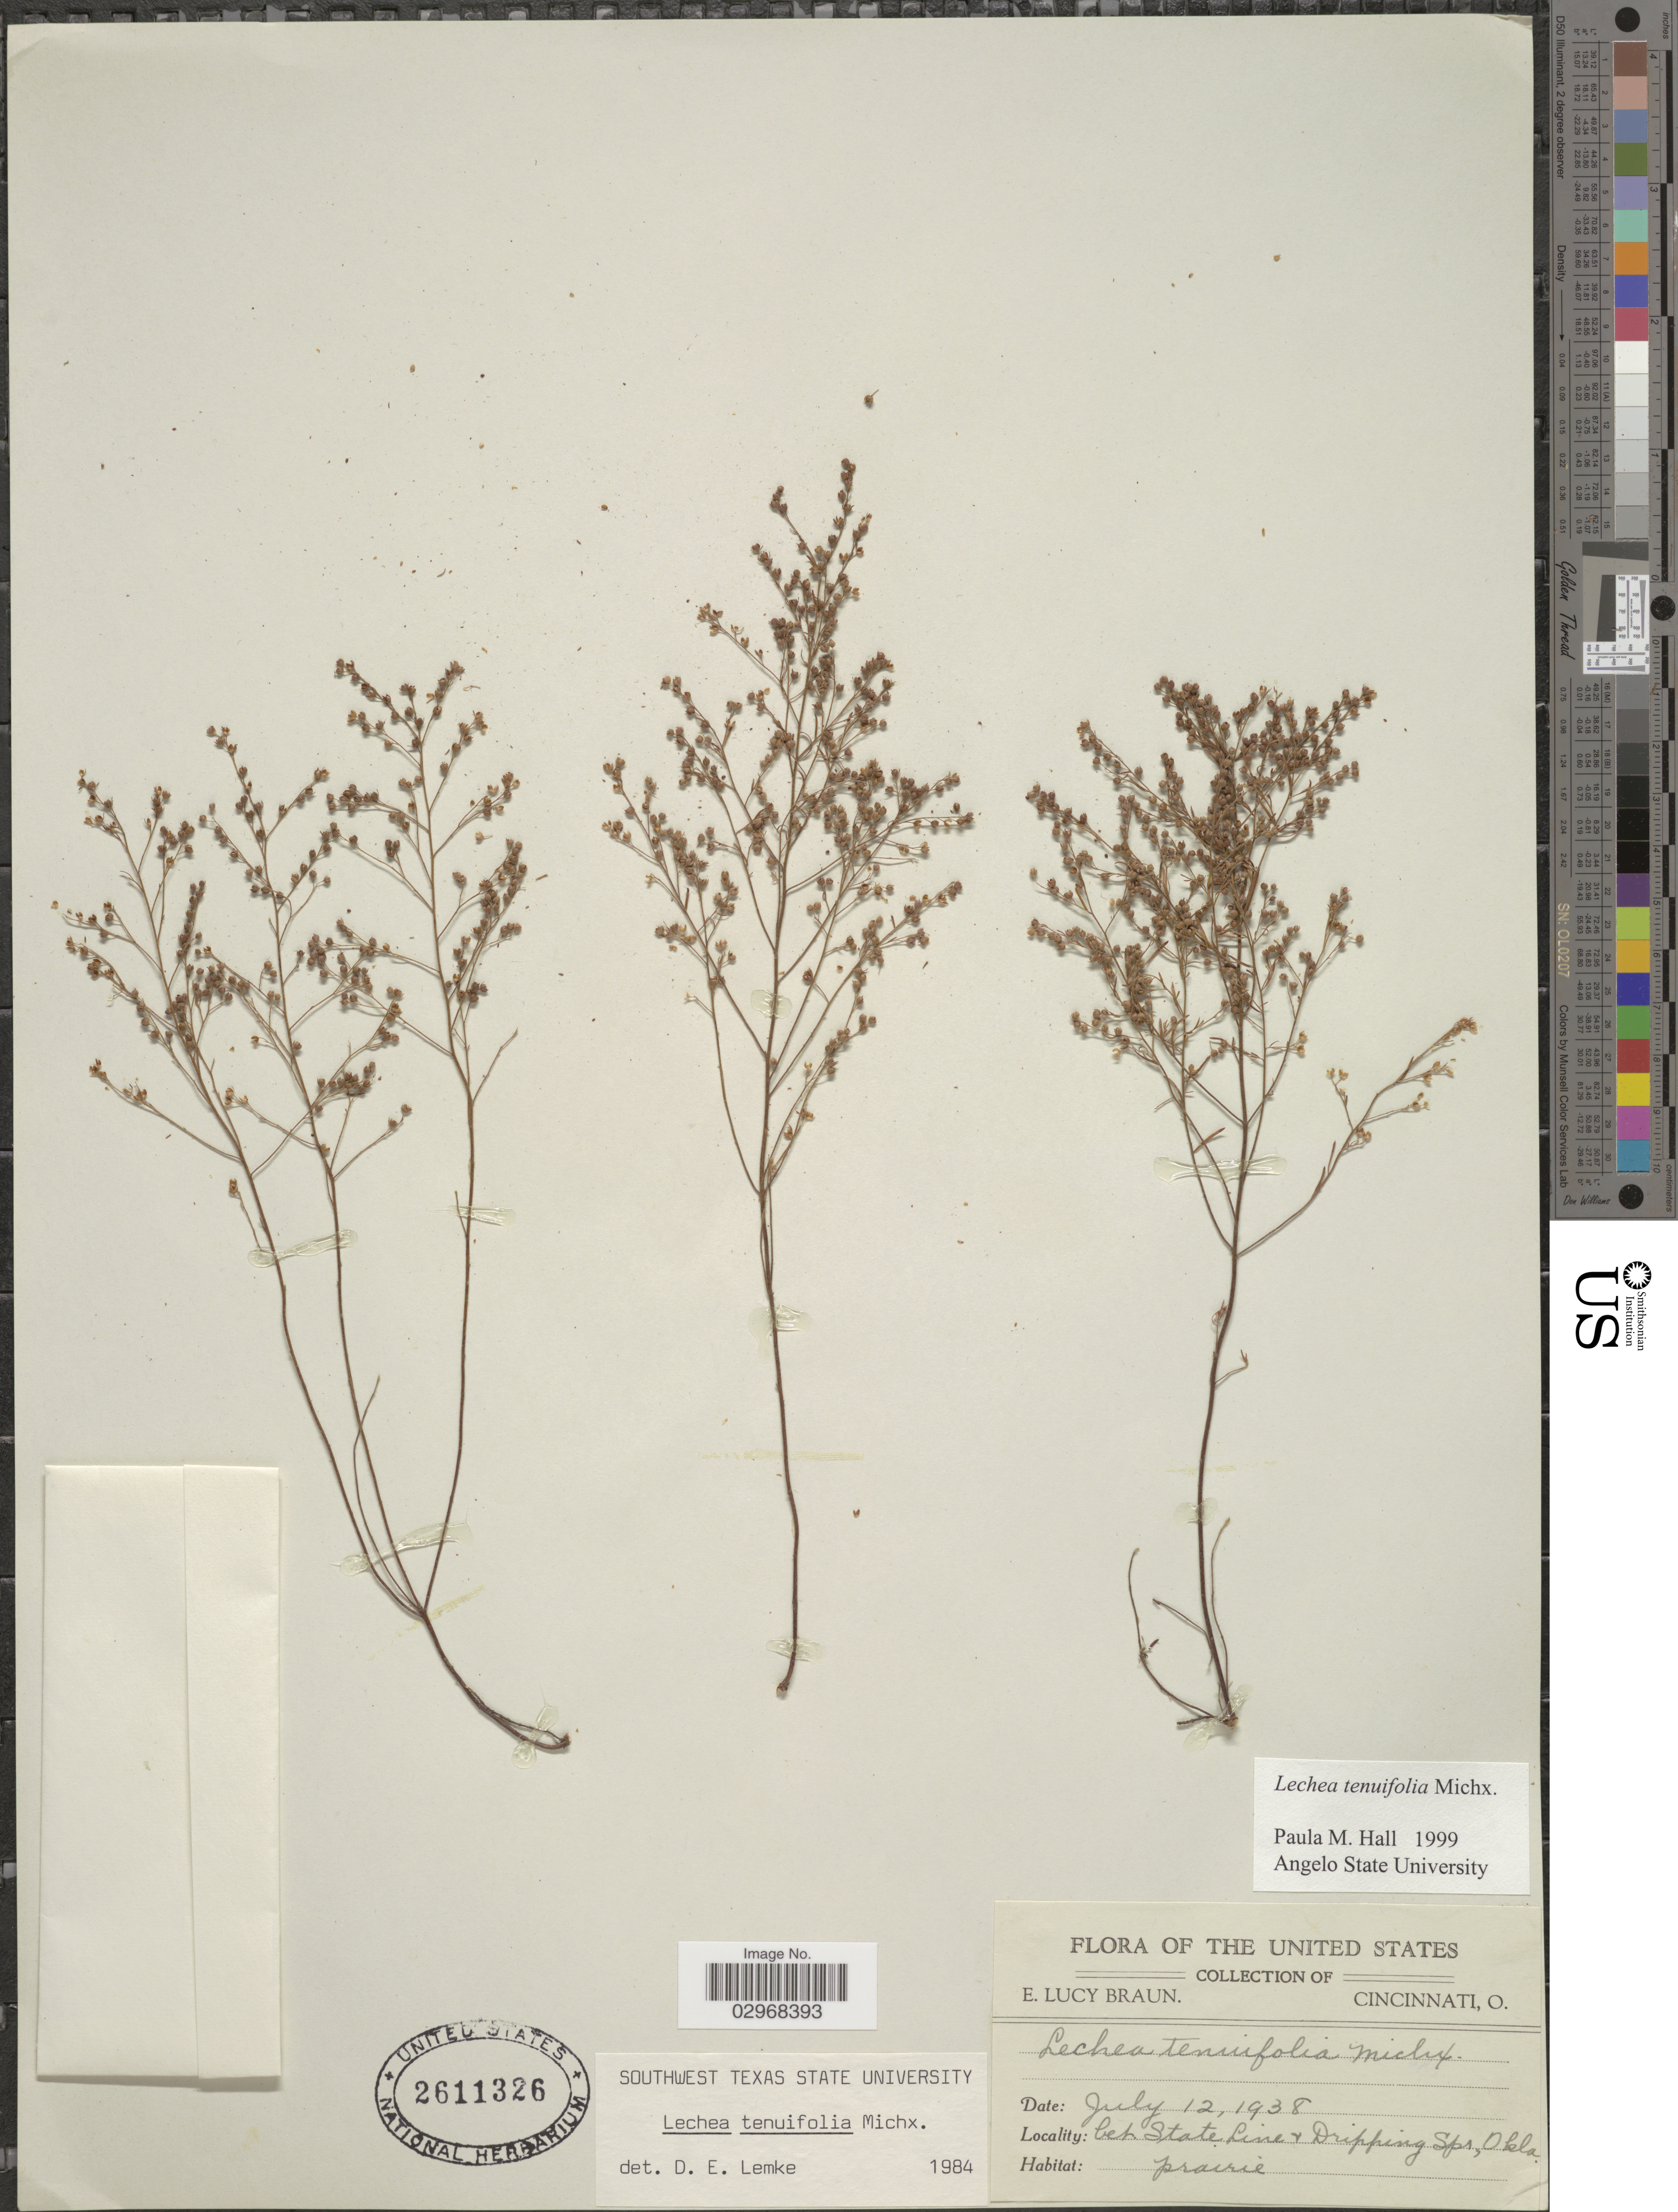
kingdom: Plantae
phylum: Tracheophyta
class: Magnoliopsida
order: Malvales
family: Cistaceae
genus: Lechea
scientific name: Lechea tenuifolia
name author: Michx.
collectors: E. L. Braun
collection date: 1938-07-12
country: United States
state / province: Oklahoma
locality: Bet. State Line & Dripping Spr.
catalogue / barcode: US 2611326